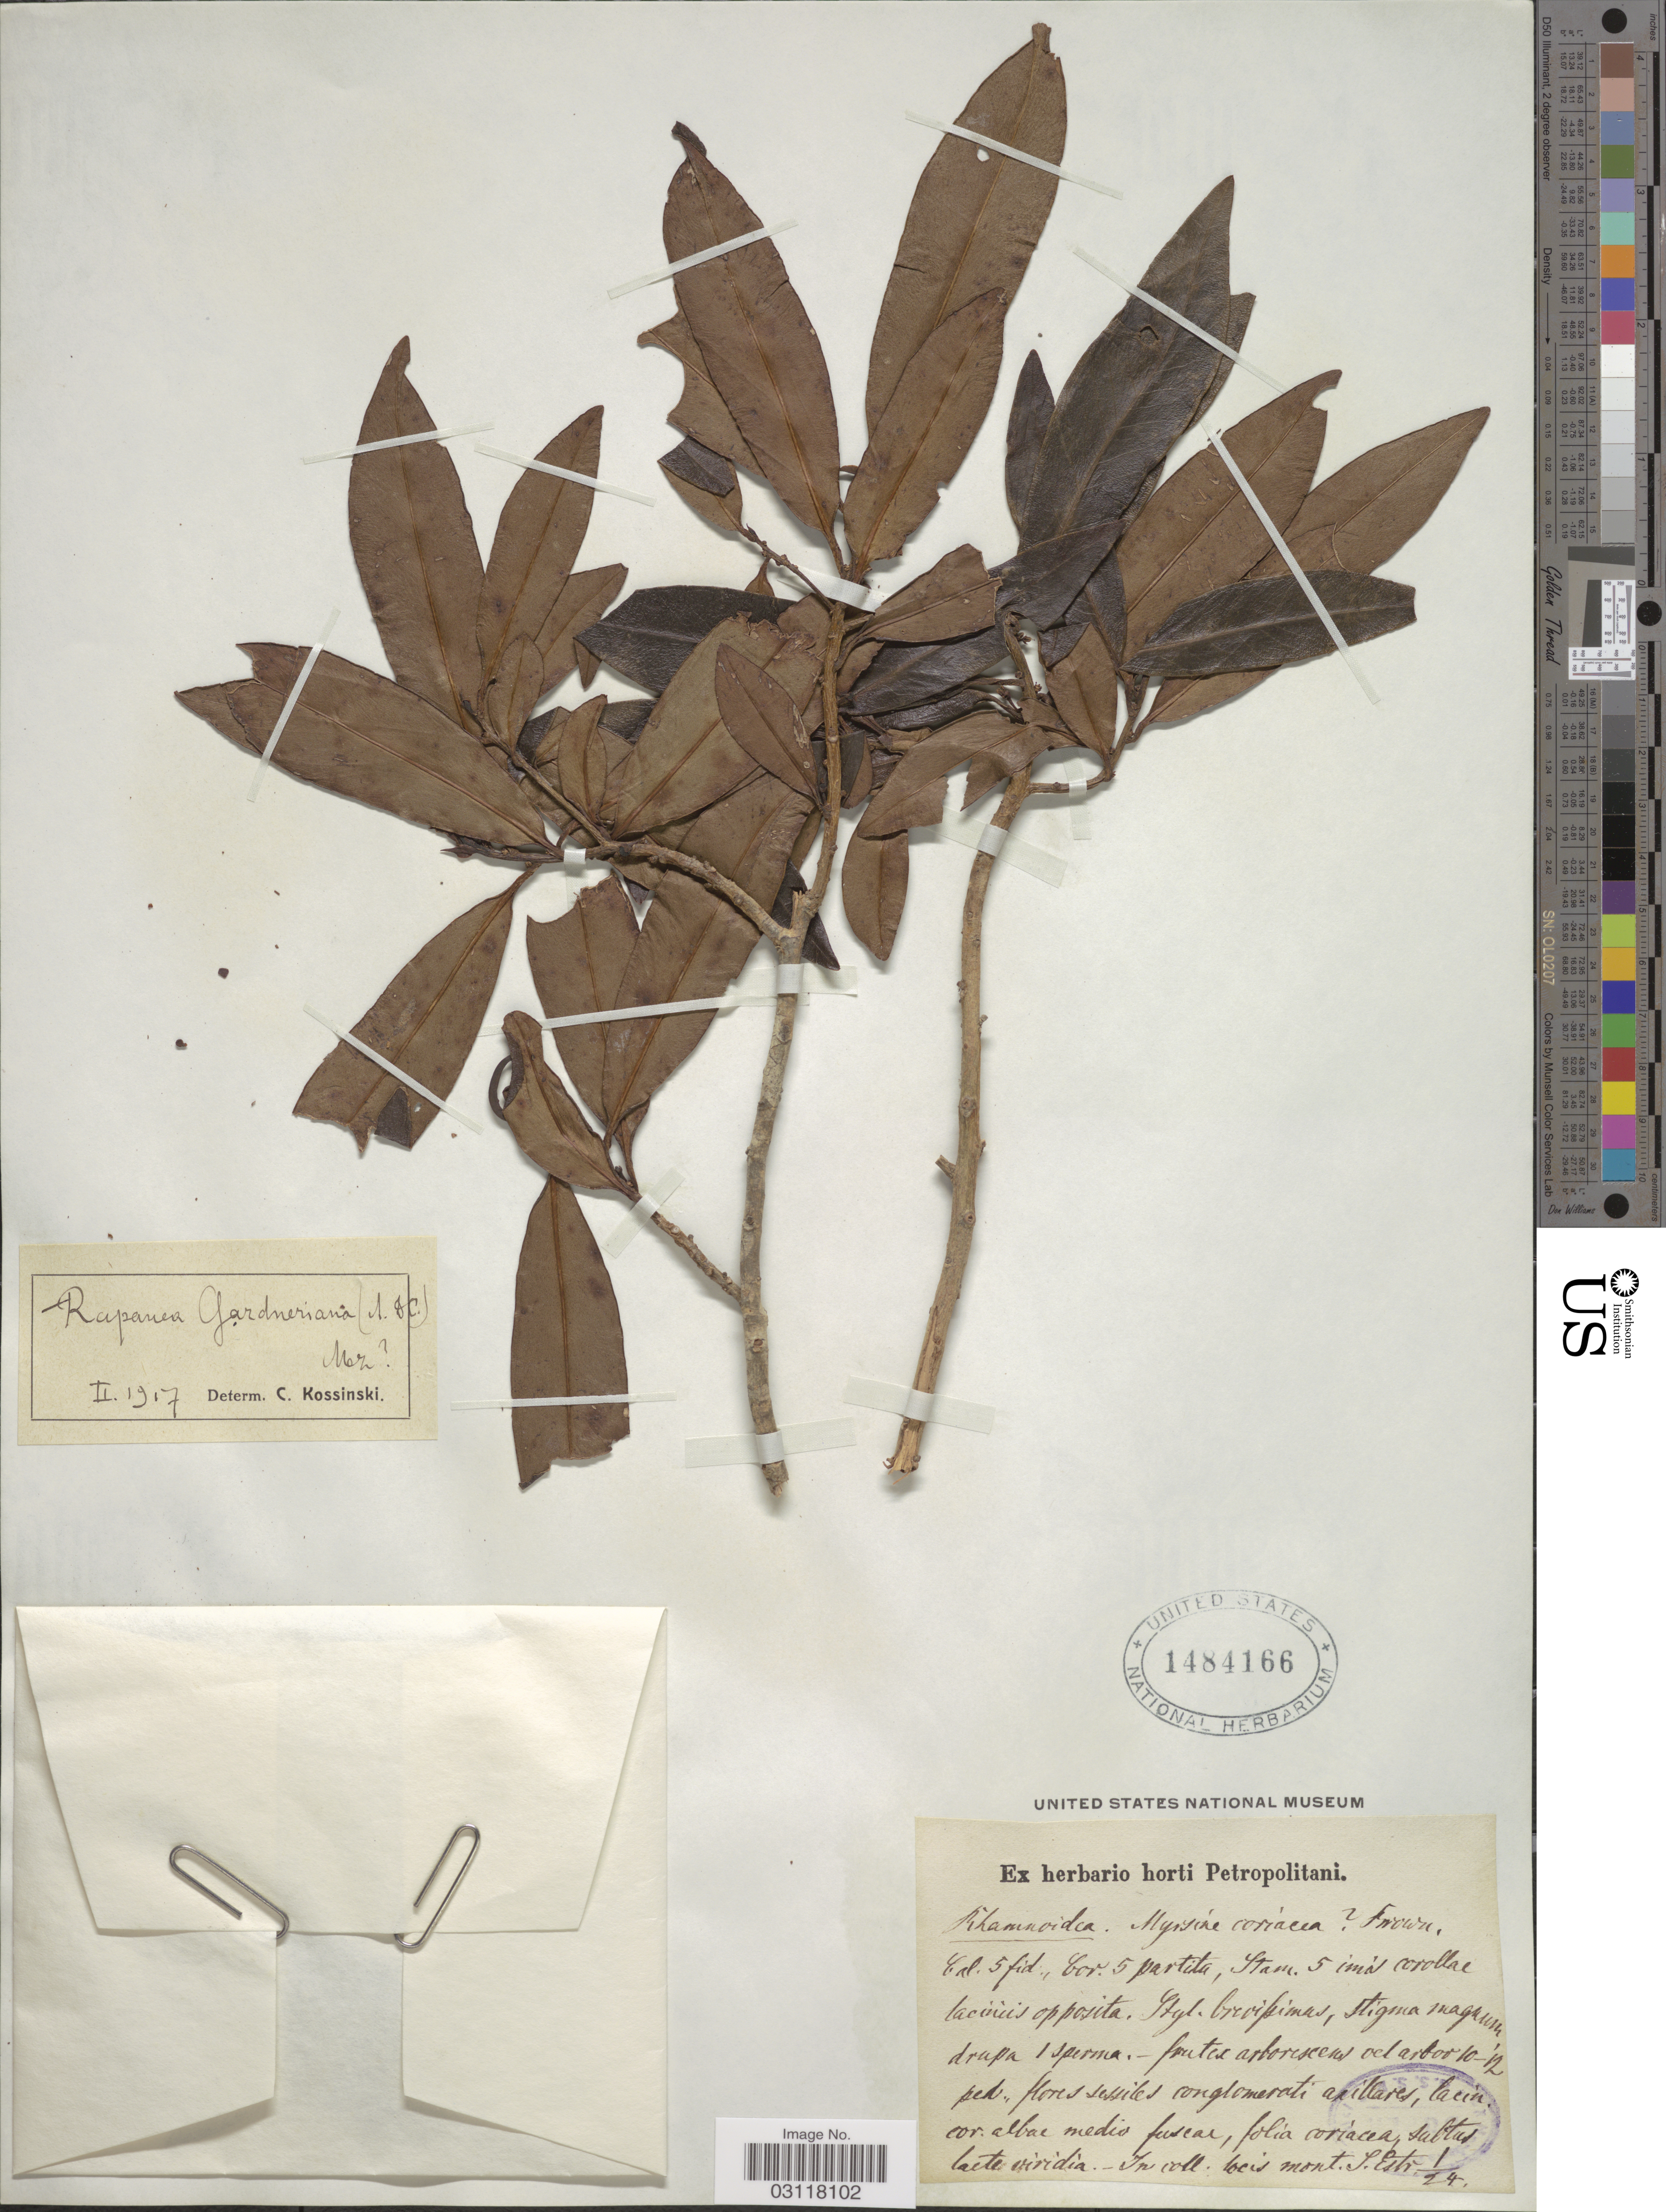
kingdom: Plantae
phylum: Tracheophyta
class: Magnoliopsida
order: Ericales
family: Primulaceae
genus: Rapanea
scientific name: Rapanea gardneriana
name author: (A. DC.) Mez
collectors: ex herb. horti Petropolitani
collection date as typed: Transcribed d/m/y: /1/24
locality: In coll. locis mont. S. Estr.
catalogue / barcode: US 1484166